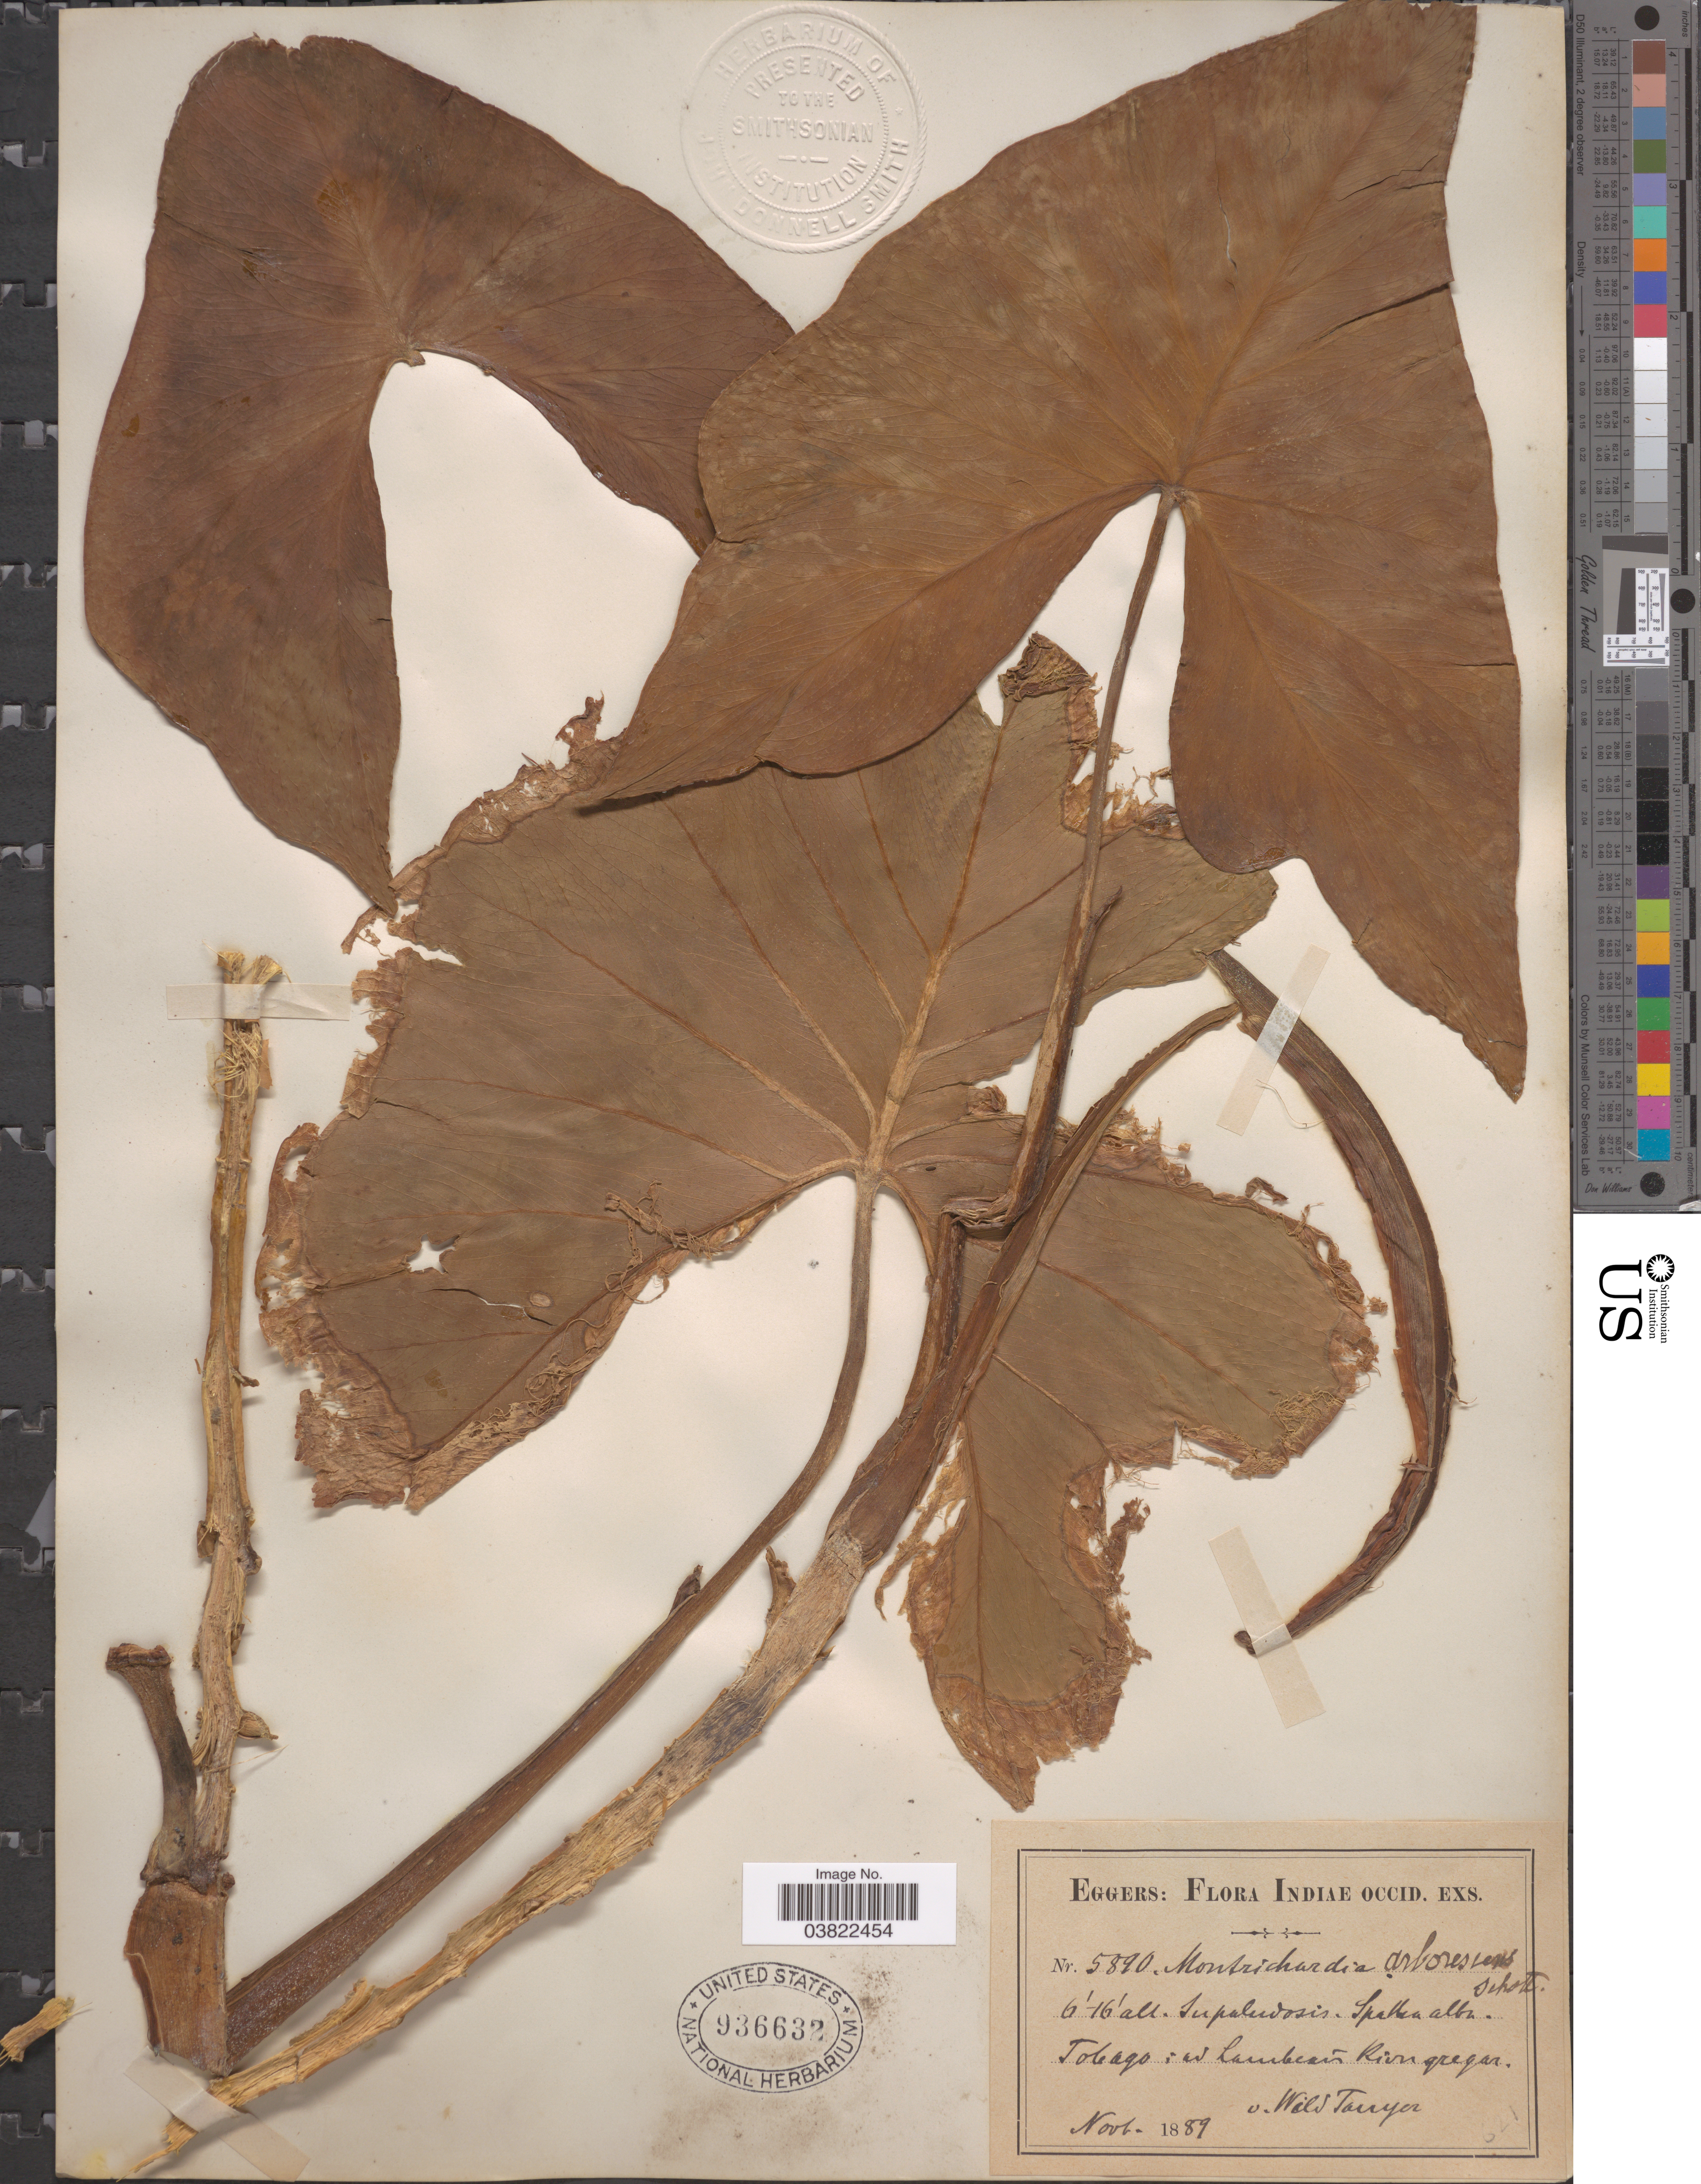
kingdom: Plantae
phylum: Tracheophyta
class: Liliopsida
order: Alismatales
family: Araceae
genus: Montrichardia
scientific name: Montrichardia arborea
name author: (Kunth) Schott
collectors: -. Eggers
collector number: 5890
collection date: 1889-11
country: Trinidad and Tobago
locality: Indiae occid. Tobago: ad Lambeau River gregar v. Wild Tauyer. [interpreted]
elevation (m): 2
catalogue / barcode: US 936632